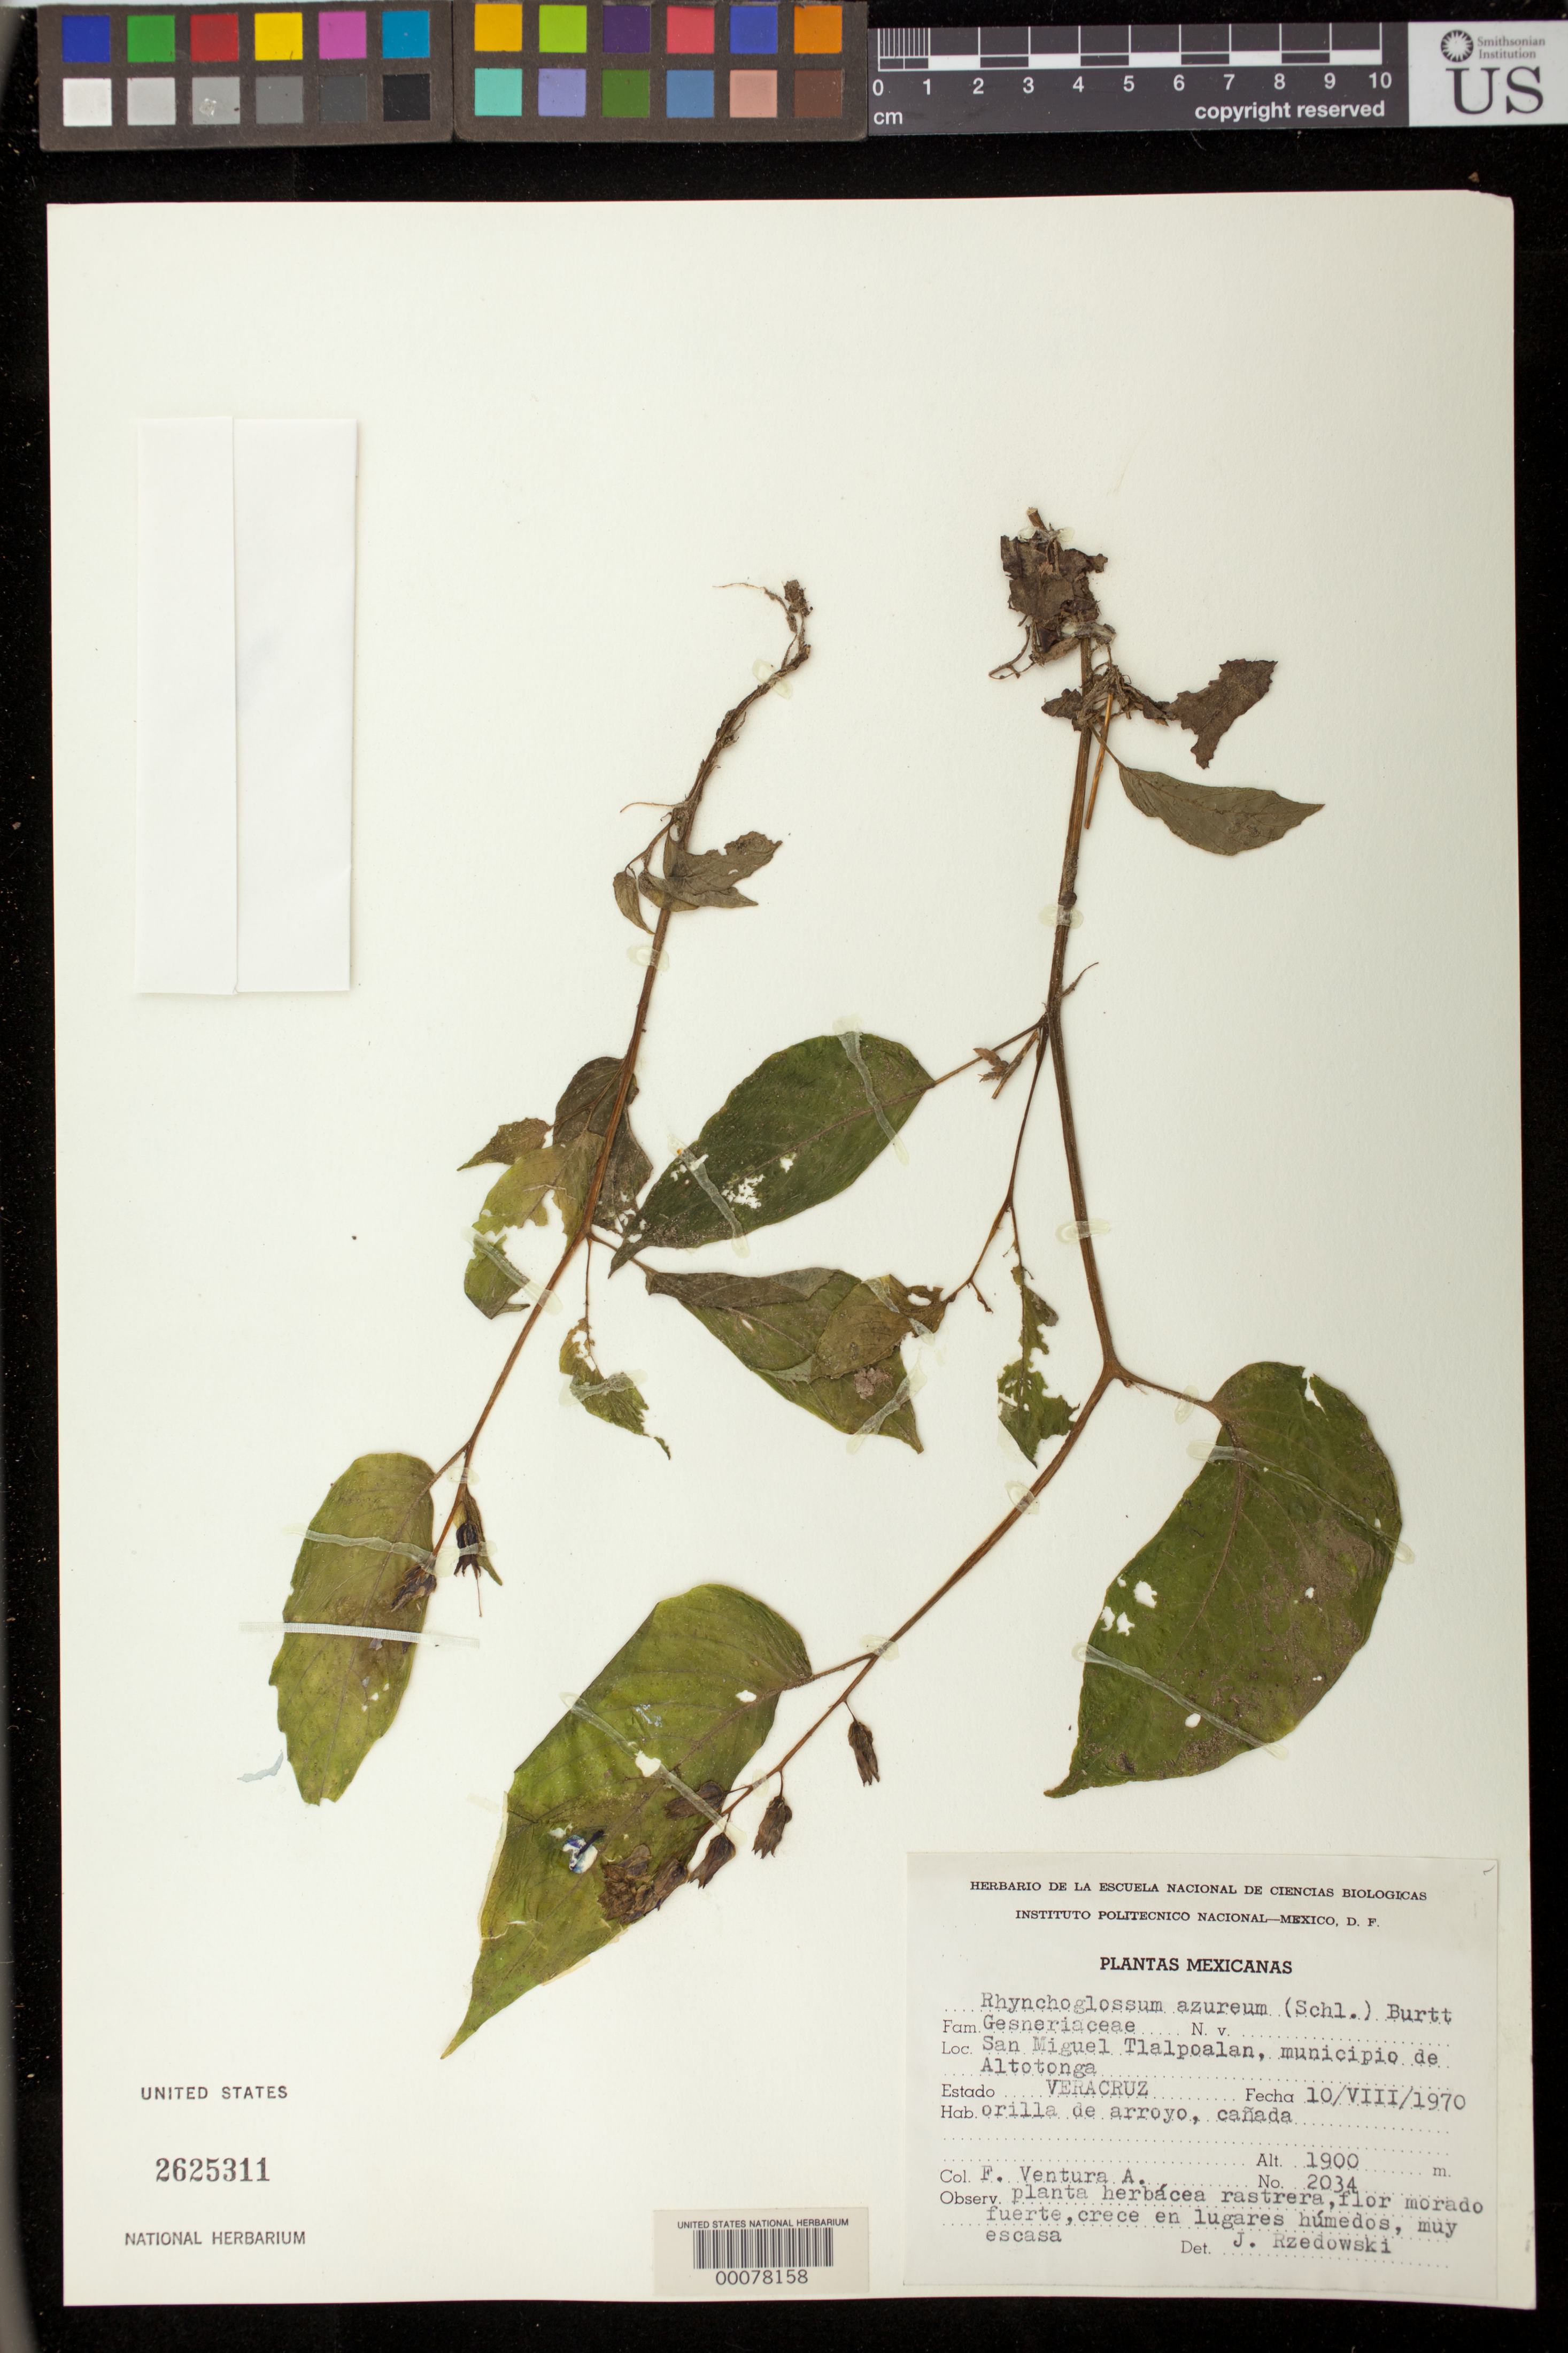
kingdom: Plantae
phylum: Tracheophyta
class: Magnoliopsida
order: Lamiales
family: Gesneriaceae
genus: Rhynchoglossum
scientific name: Rhynchoglossum azureum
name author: (Schltdl.) B.L. Burtt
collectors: F. Ventura-A.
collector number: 2034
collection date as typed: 10 Aug 1970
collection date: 1970-08-10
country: Mexico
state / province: Veracruz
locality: San Miguel Tlalpoalan, Municipio de Altotonga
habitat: Bank of small stream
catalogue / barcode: US 2625311